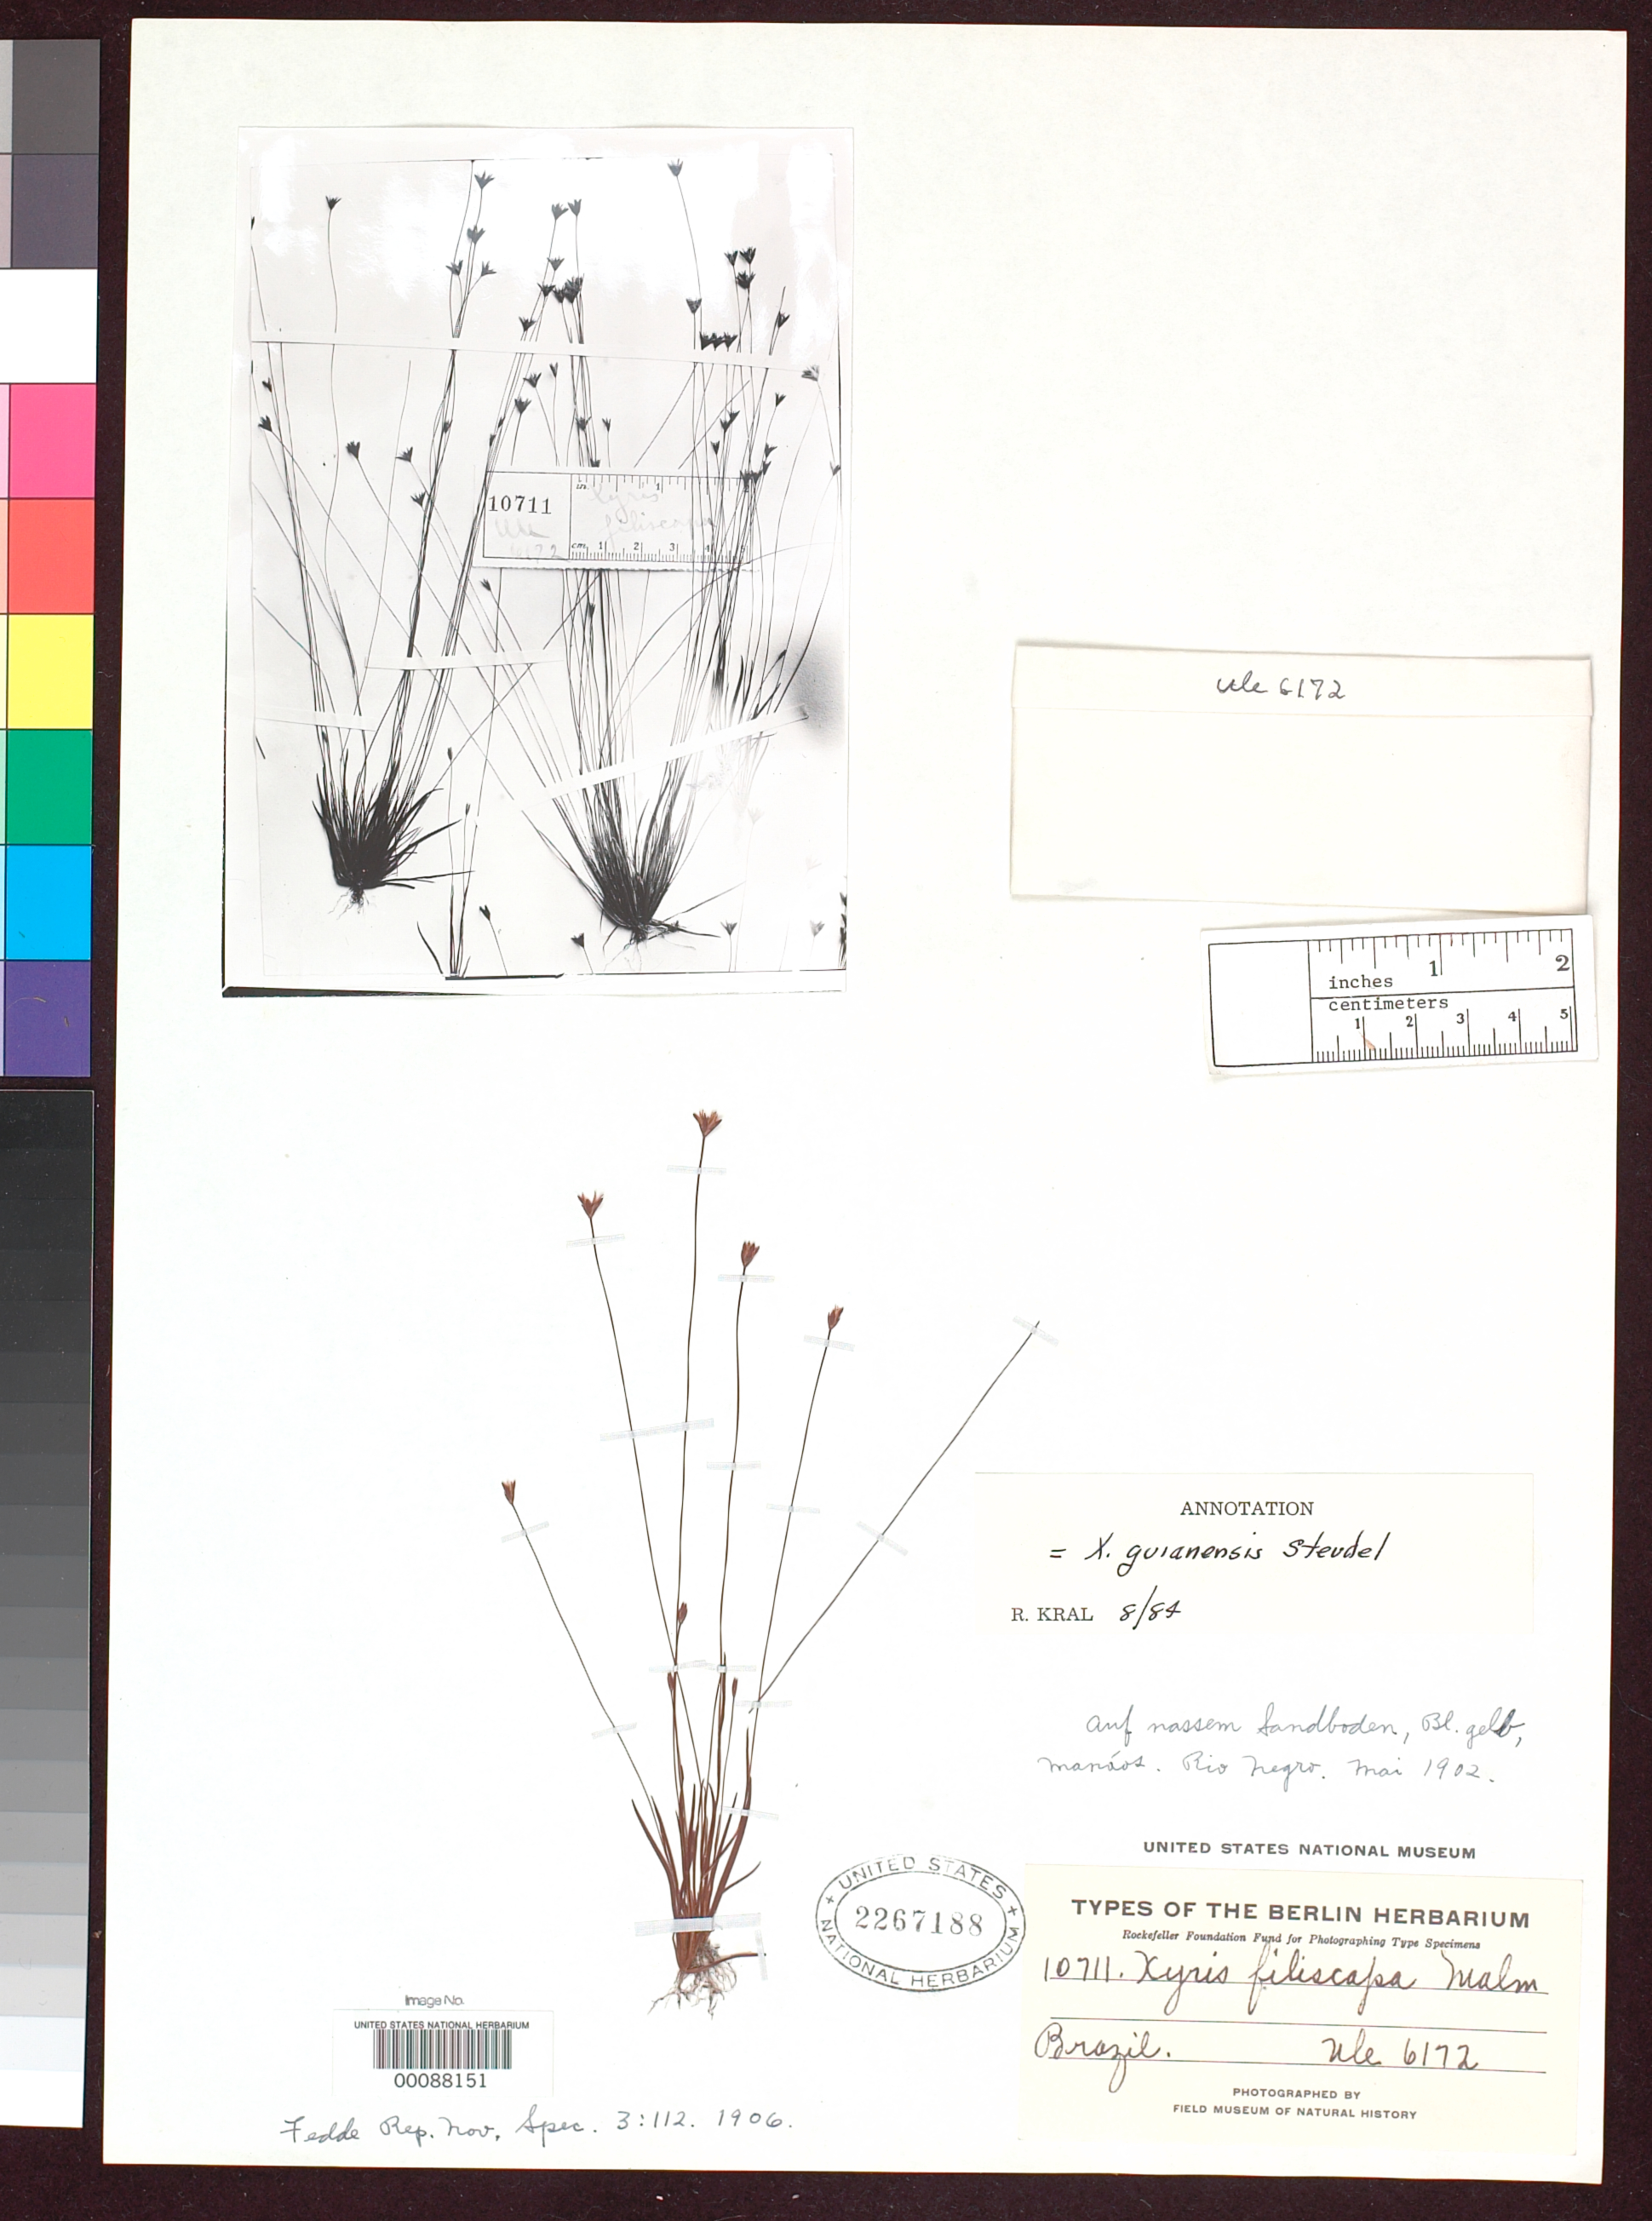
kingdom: Plantae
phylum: Tracheophyta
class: Liliopsida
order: Poales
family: Xyridaceae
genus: Xyris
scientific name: Xyris filiscapa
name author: Malme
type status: Isotype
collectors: E. H. Ule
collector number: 6172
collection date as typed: May 1902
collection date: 1902-05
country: Brazil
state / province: Amazonas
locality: Rio Negro, Manaus.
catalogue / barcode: US 2267188